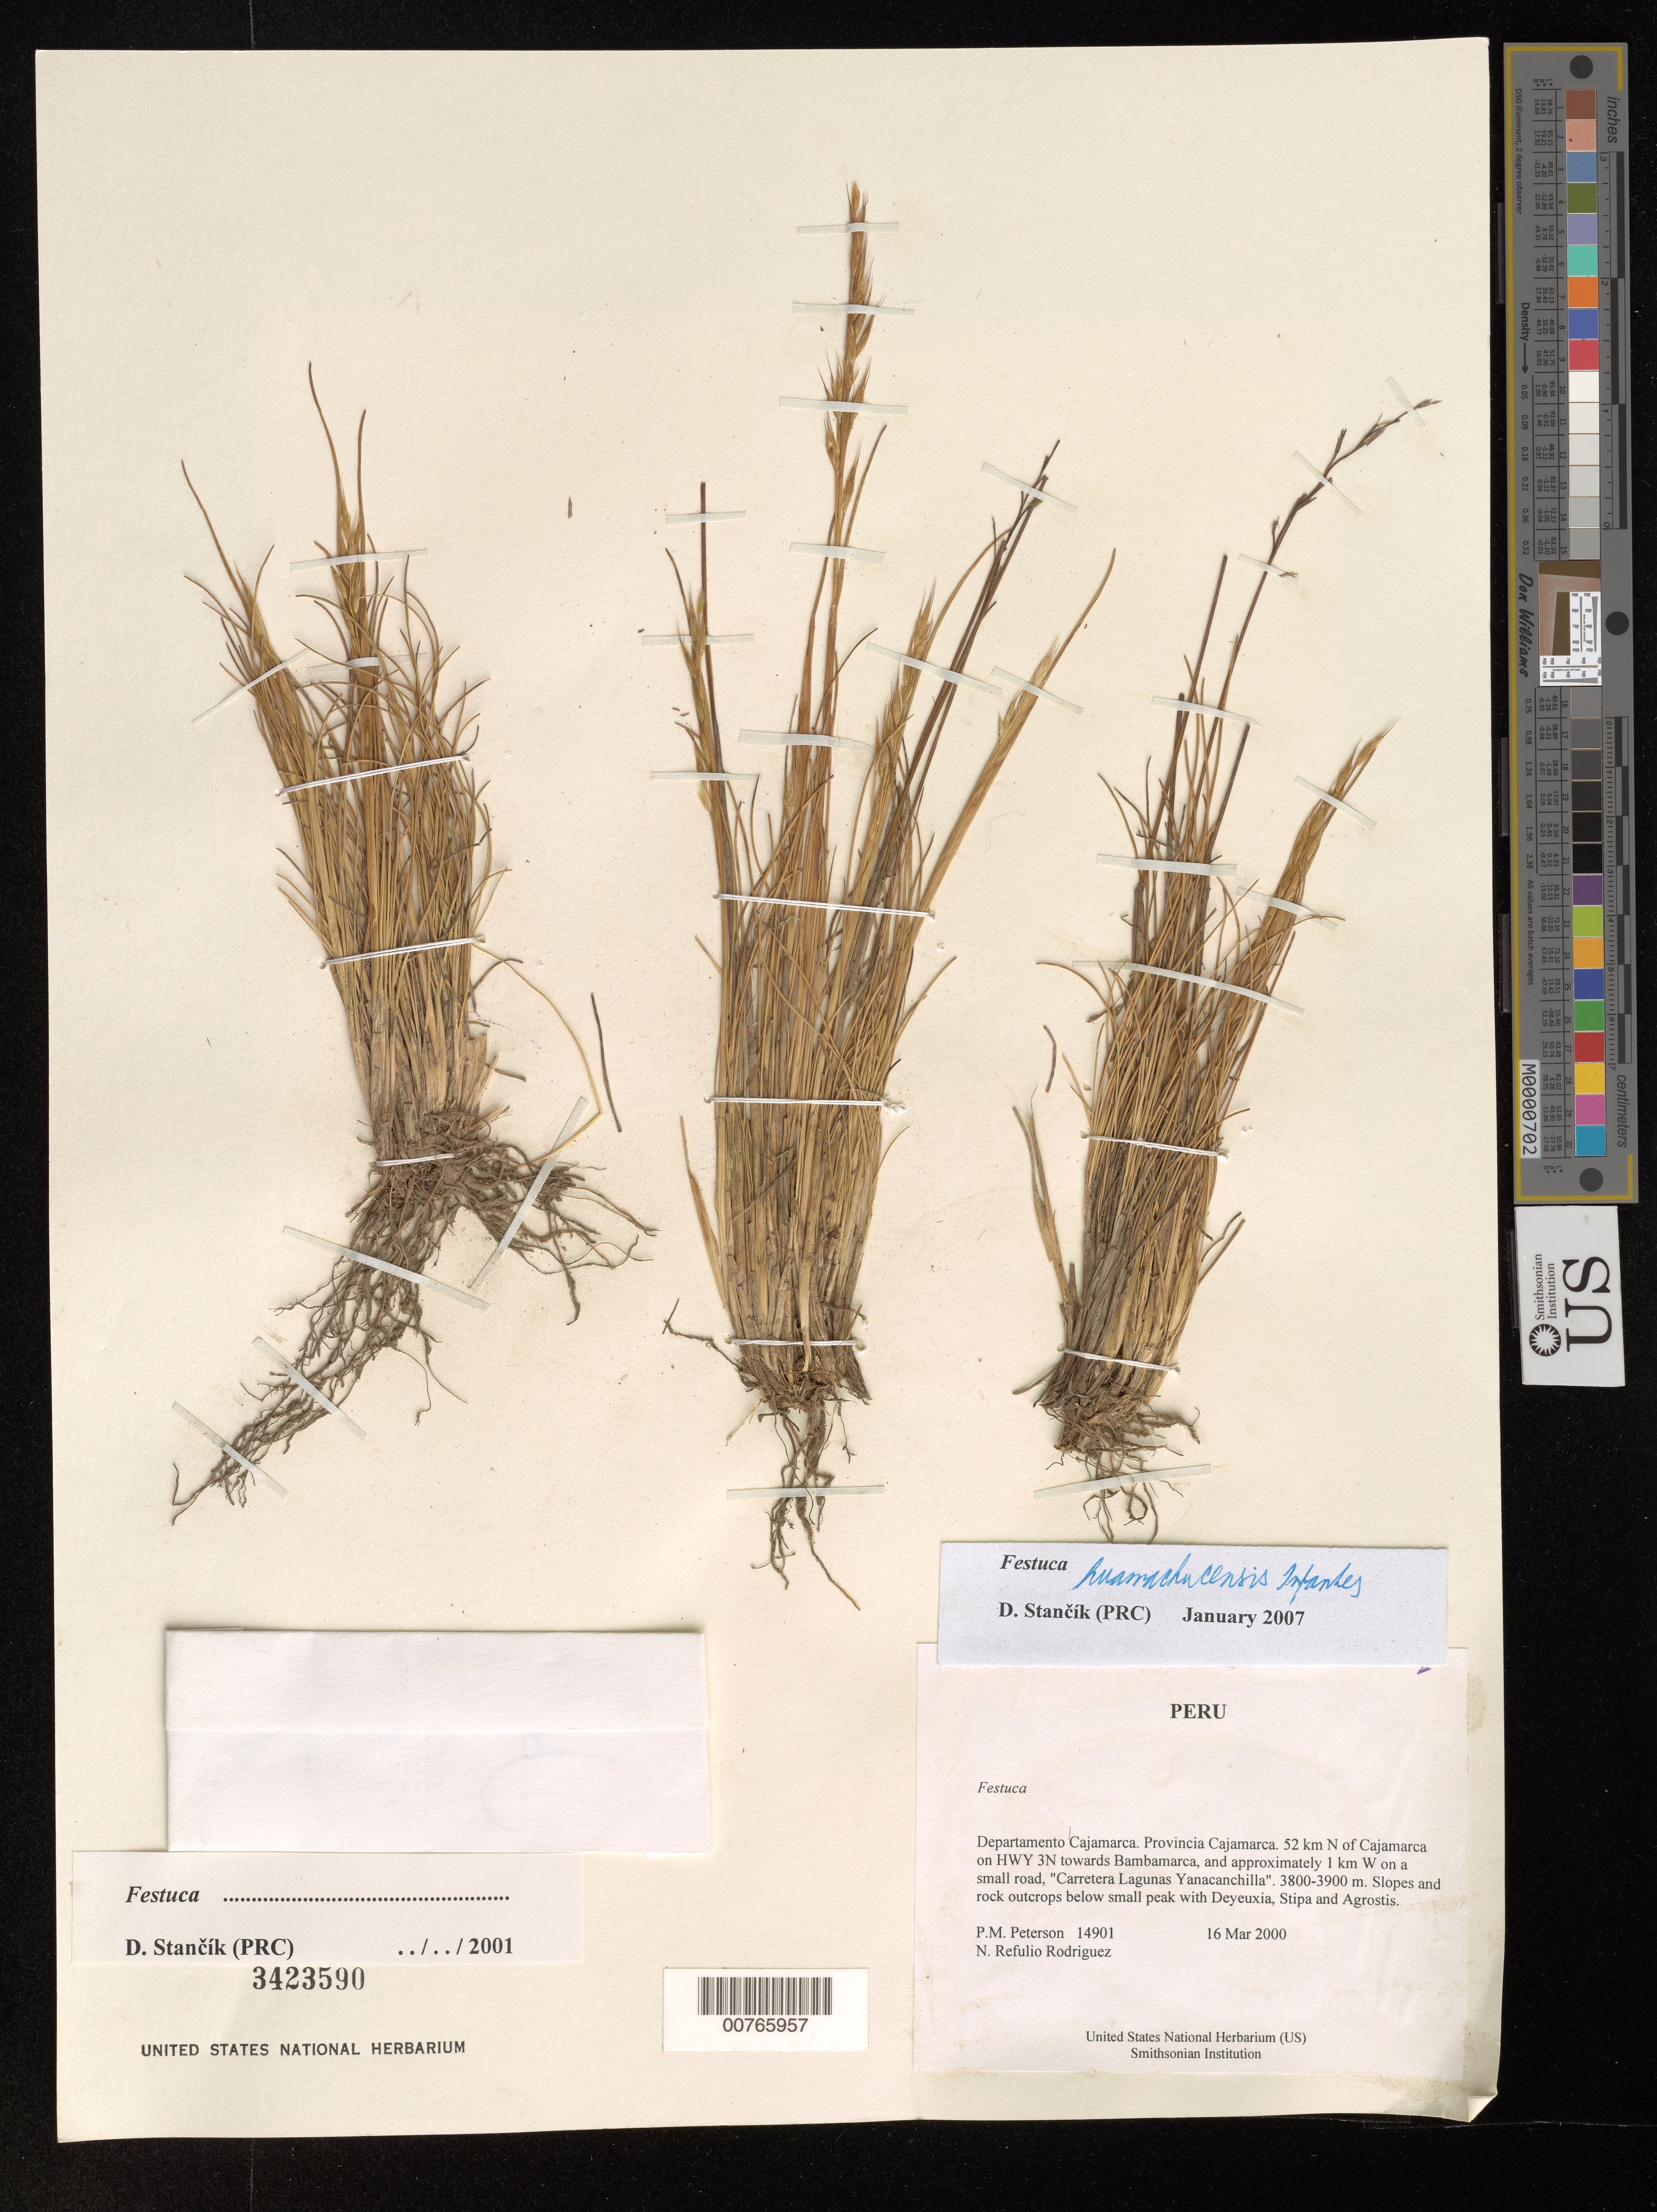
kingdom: Plantae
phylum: Tracheophyta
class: Liliopsida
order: Poales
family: Poaceae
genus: Festuca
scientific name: Festuca huamachucensis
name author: Infantes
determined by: Stancik, D.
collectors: P. M. Peterson & N. Refulio-Rodríguez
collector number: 14901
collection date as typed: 16 Mar 2000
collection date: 2000-03-16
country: Peru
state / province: Cajamarca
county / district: Cajamarca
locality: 52 km N of Cajamarca on HWY 3N towards Bambamarca, and approximately 1 km W on a small road, "Carretera Lagunas Yanacanchilla".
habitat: Slopes and rock outcrops below small peak with Deyeuxia, Stipa and Agrostis.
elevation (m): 3800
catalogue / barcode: US 3423590